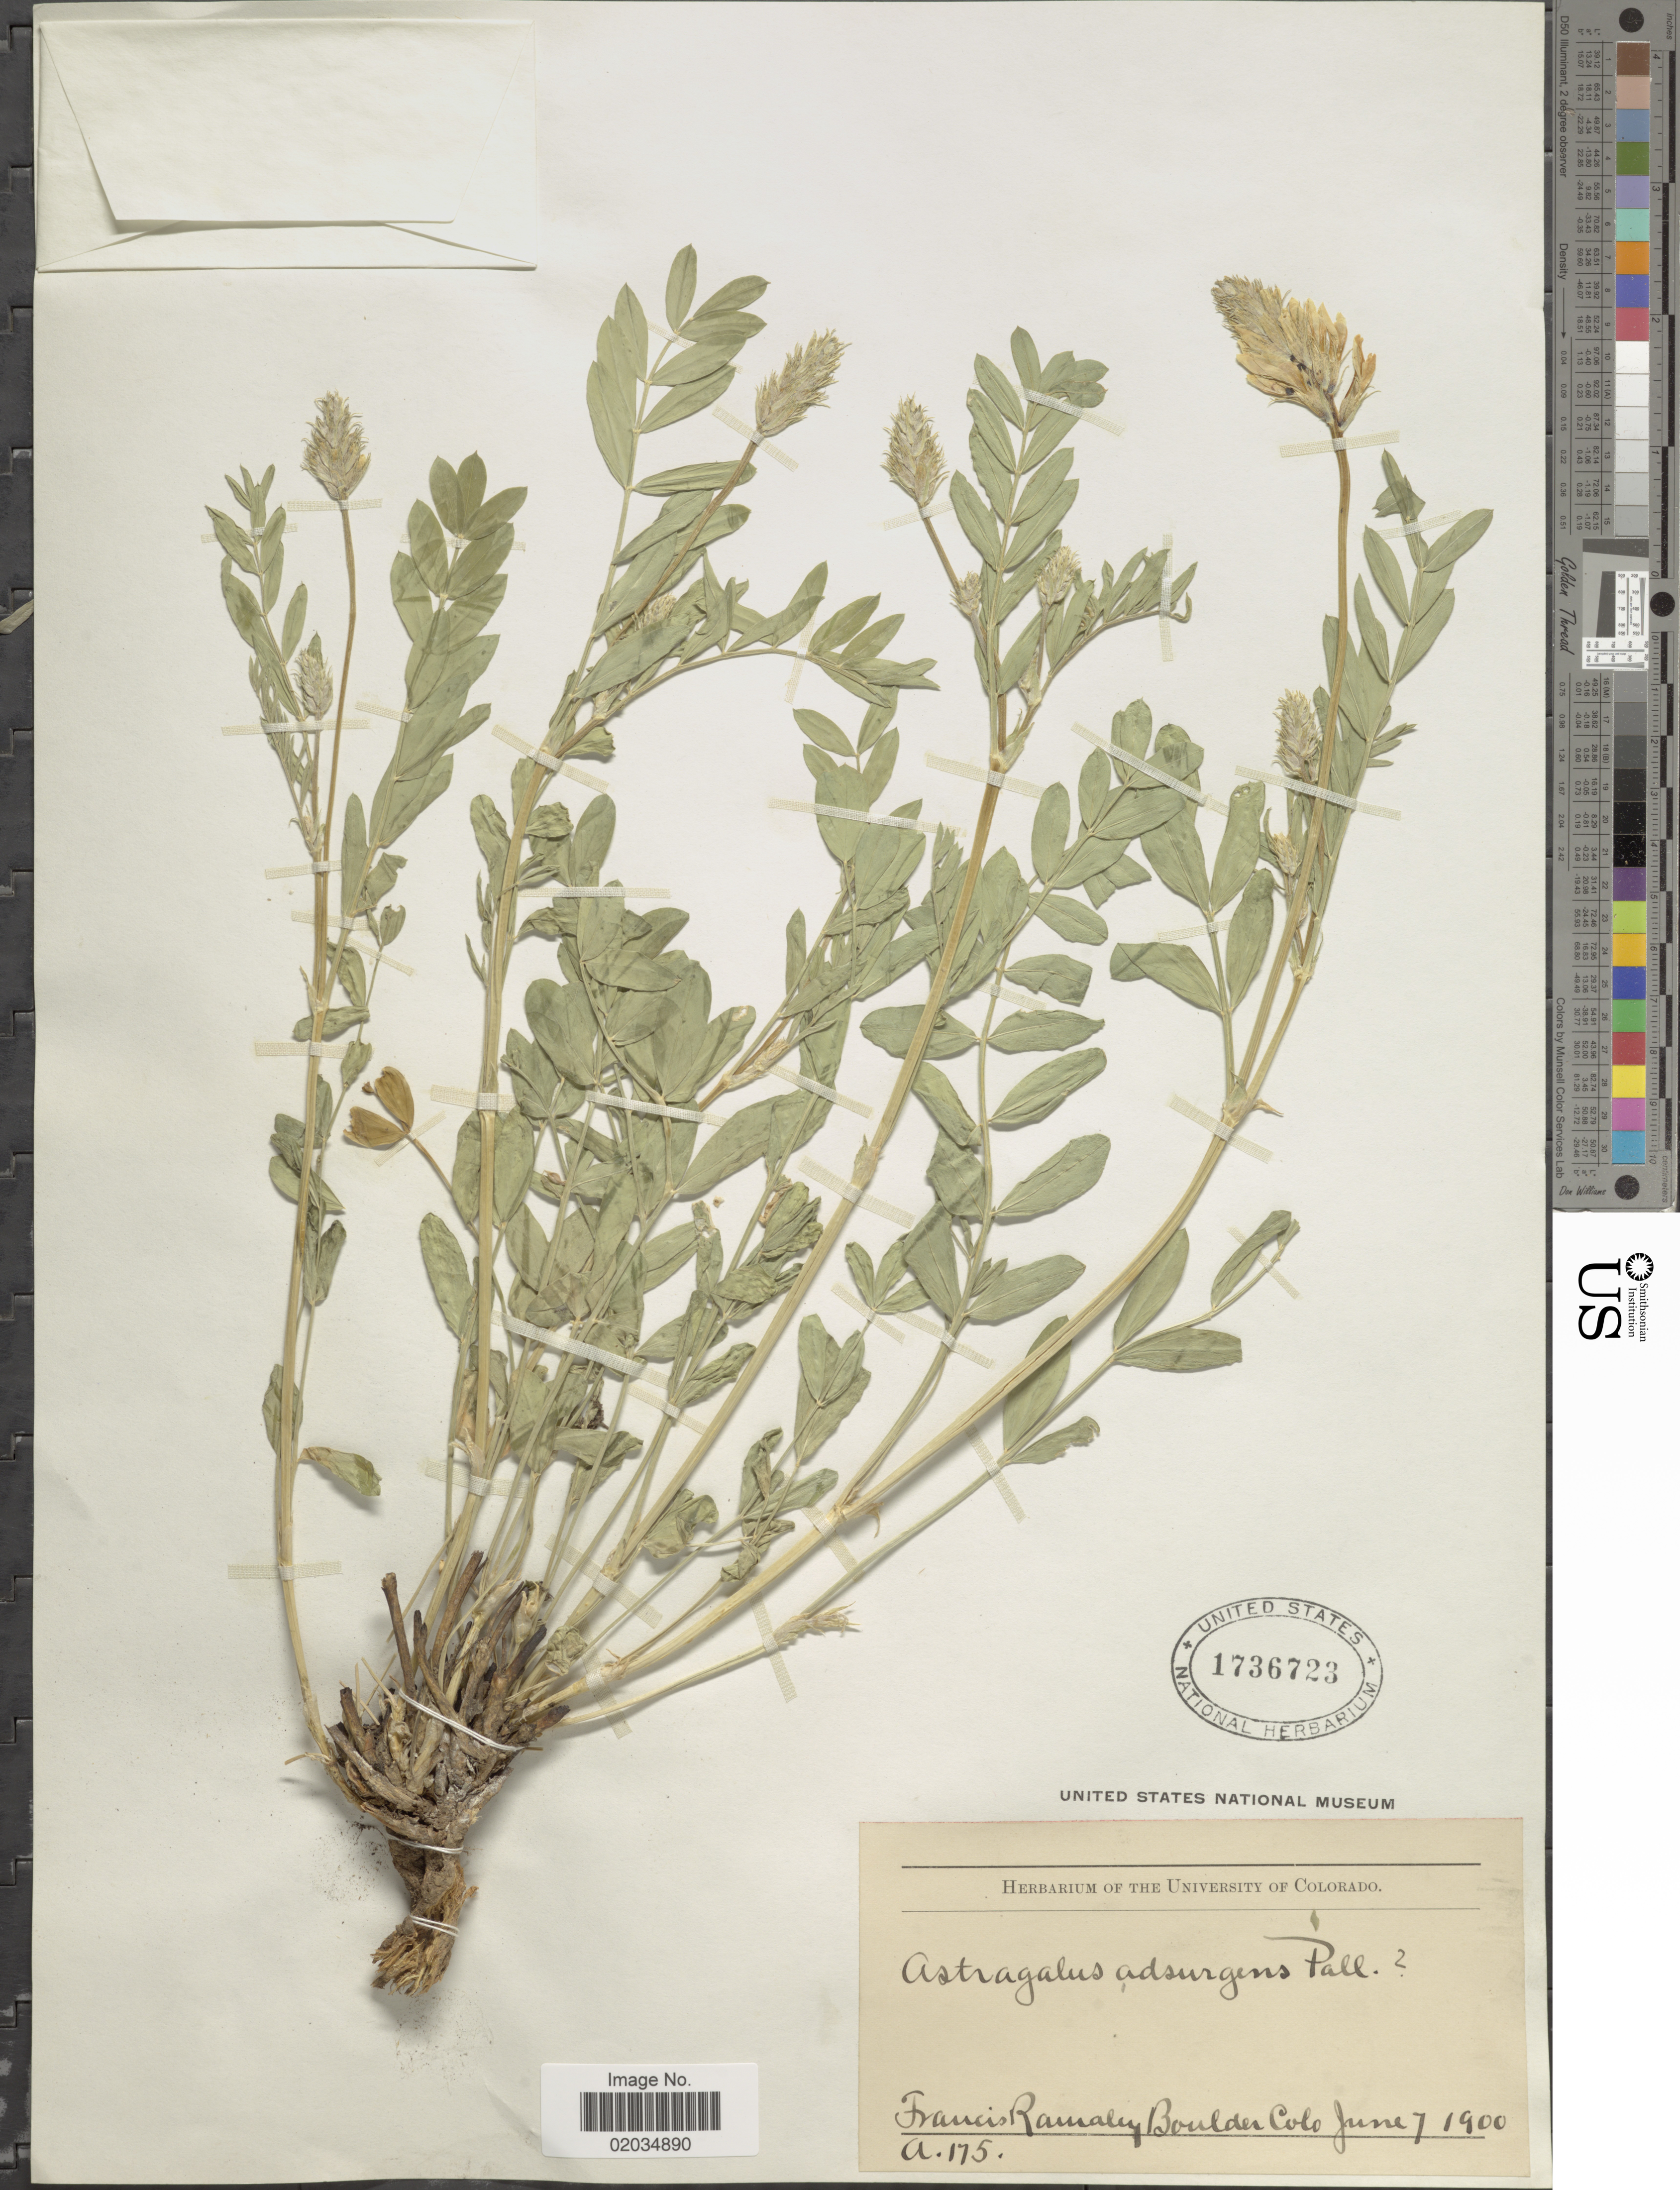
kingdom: Plantae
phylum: Tracheophyta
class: Magnoliopsida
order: Fabales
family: Fabaceae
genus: Astragalus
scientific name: Astragalus adsurgens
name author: Pall.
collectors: F. Ramaley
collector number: A175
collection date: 1900-06-07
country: United States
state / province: Colorado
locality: Boulder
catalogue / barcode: US 1736723